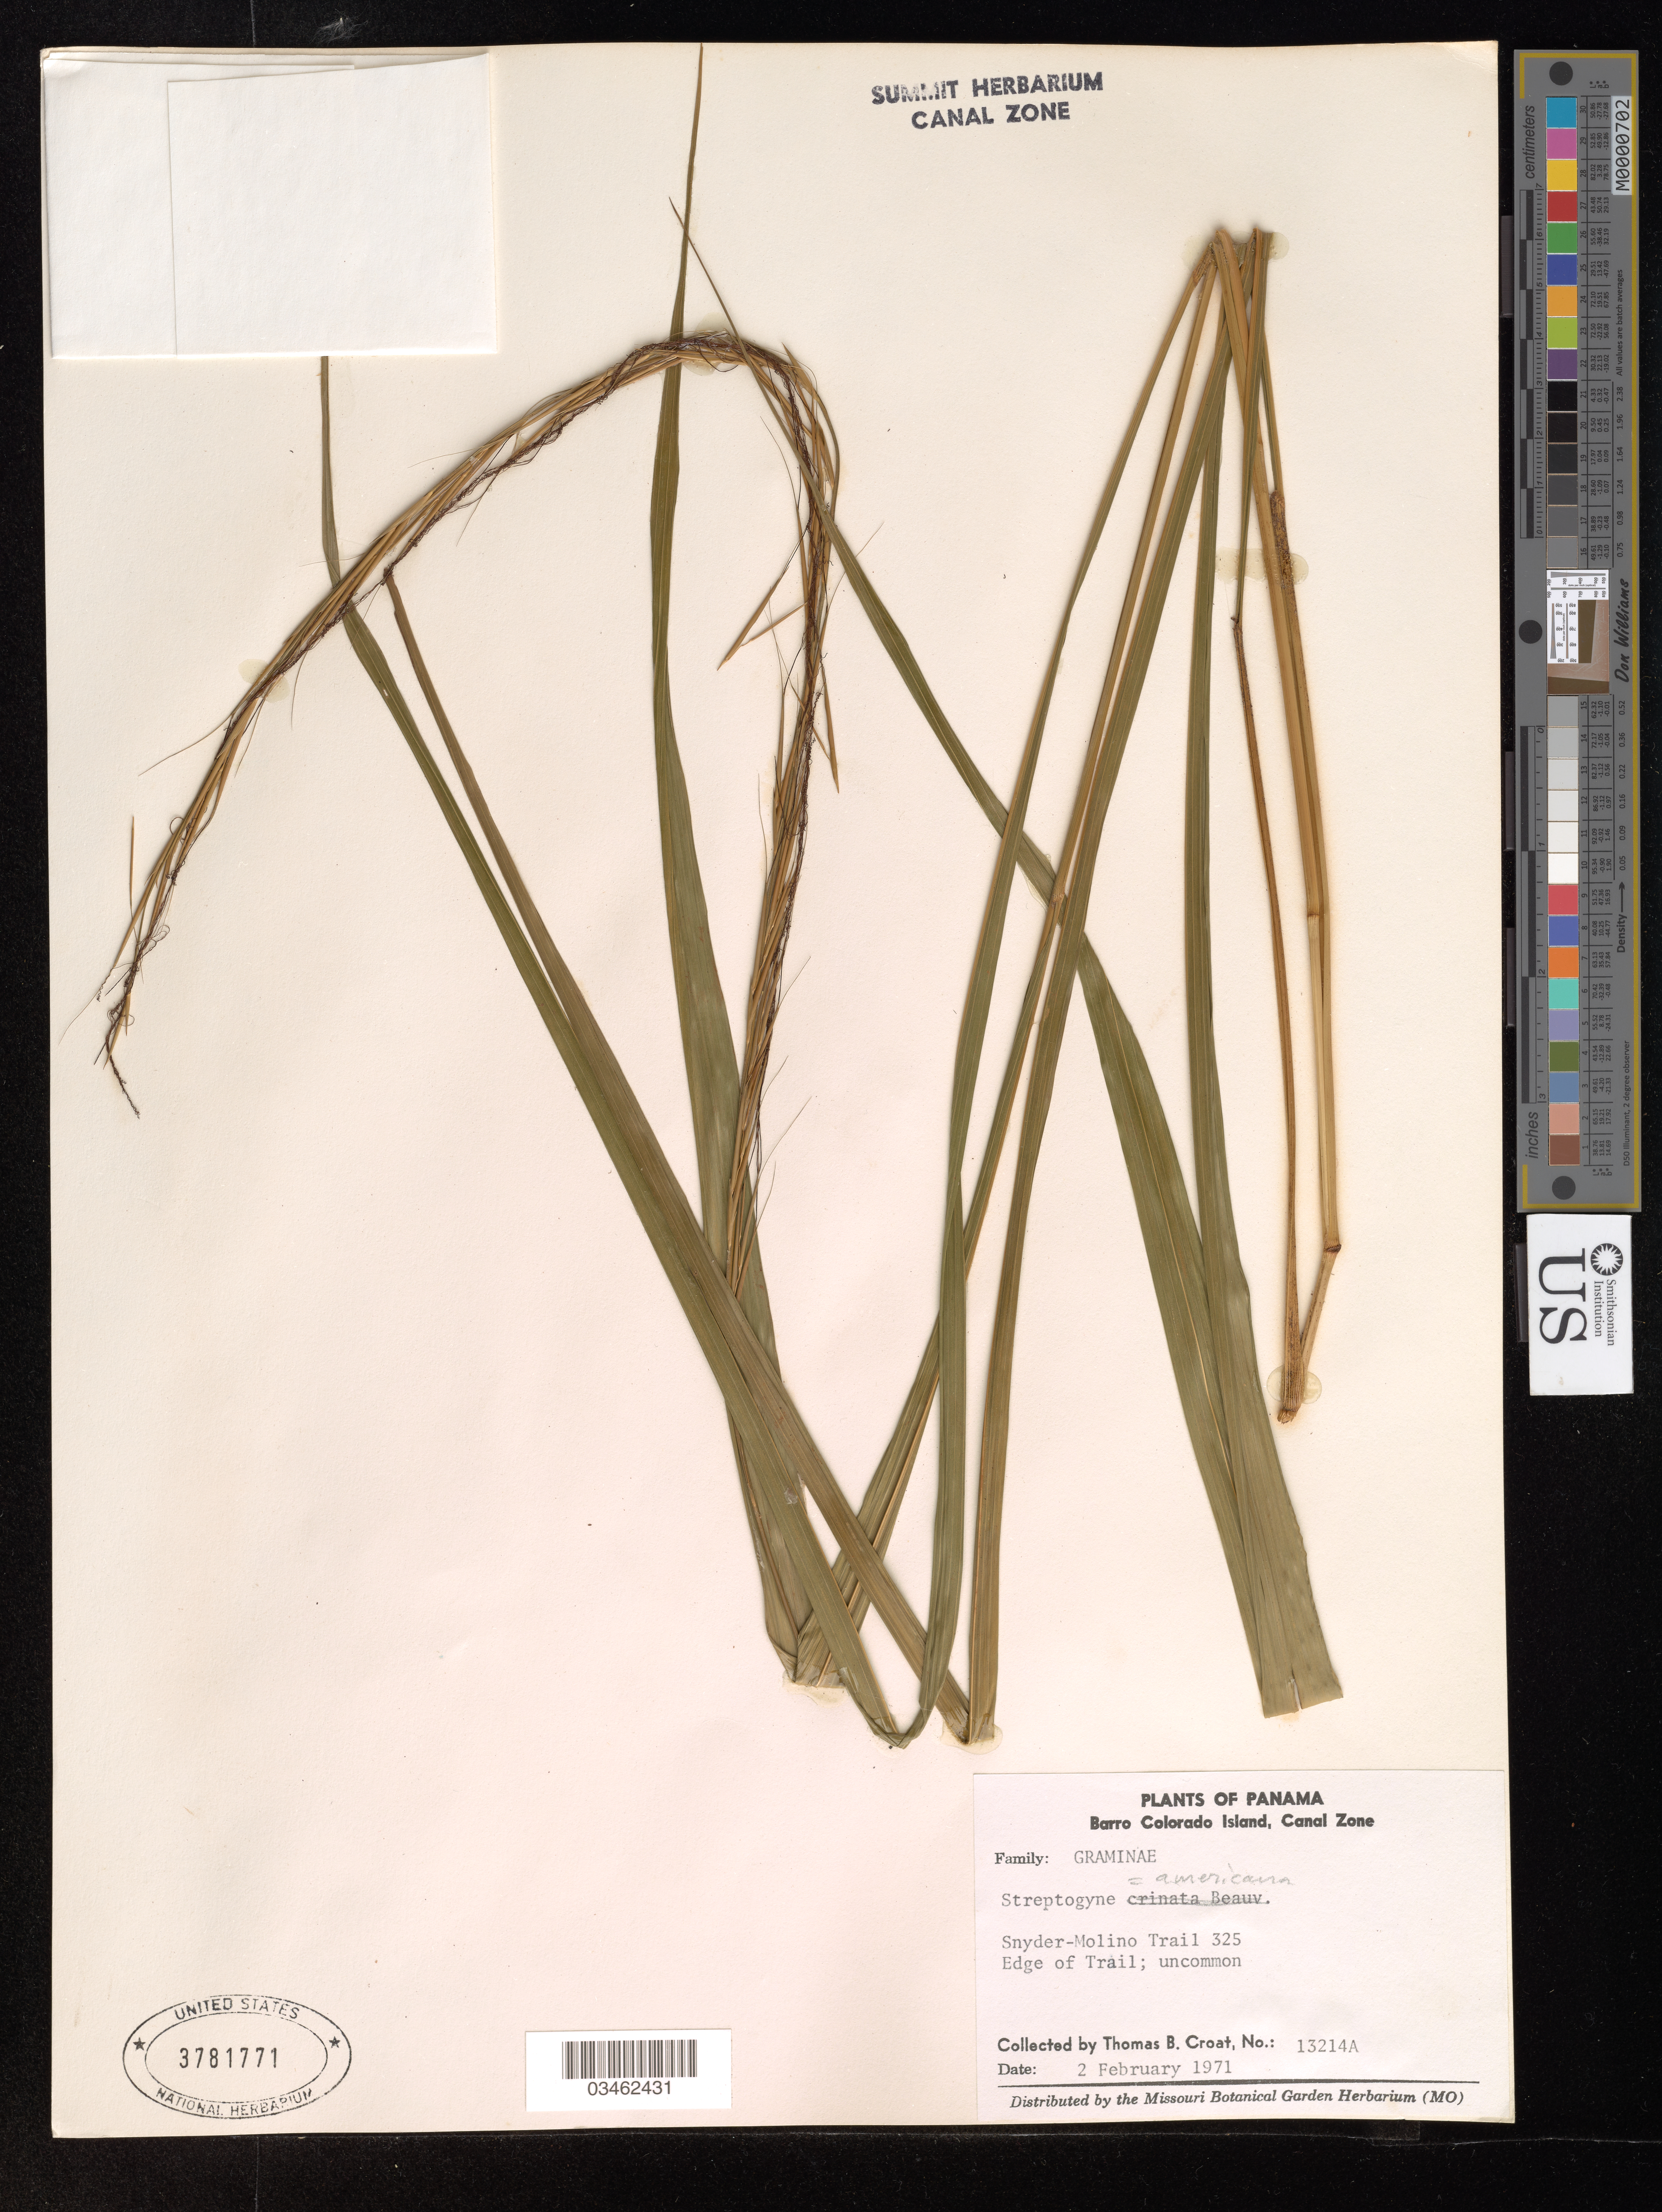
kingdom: Plantae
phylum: Tracheophyta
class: Liliopsida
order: Poales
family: Poaceae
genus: Streptogyna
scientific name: Streptogyna americana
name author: C.E. Hubb.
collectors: T. B. Croat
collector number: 13214A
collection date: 1971-02-02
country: Panama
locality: Barro Colorado Island, Canal Zone. Snyder-Molino Trail 325. Edge of Trail.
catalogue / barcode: US 3781771